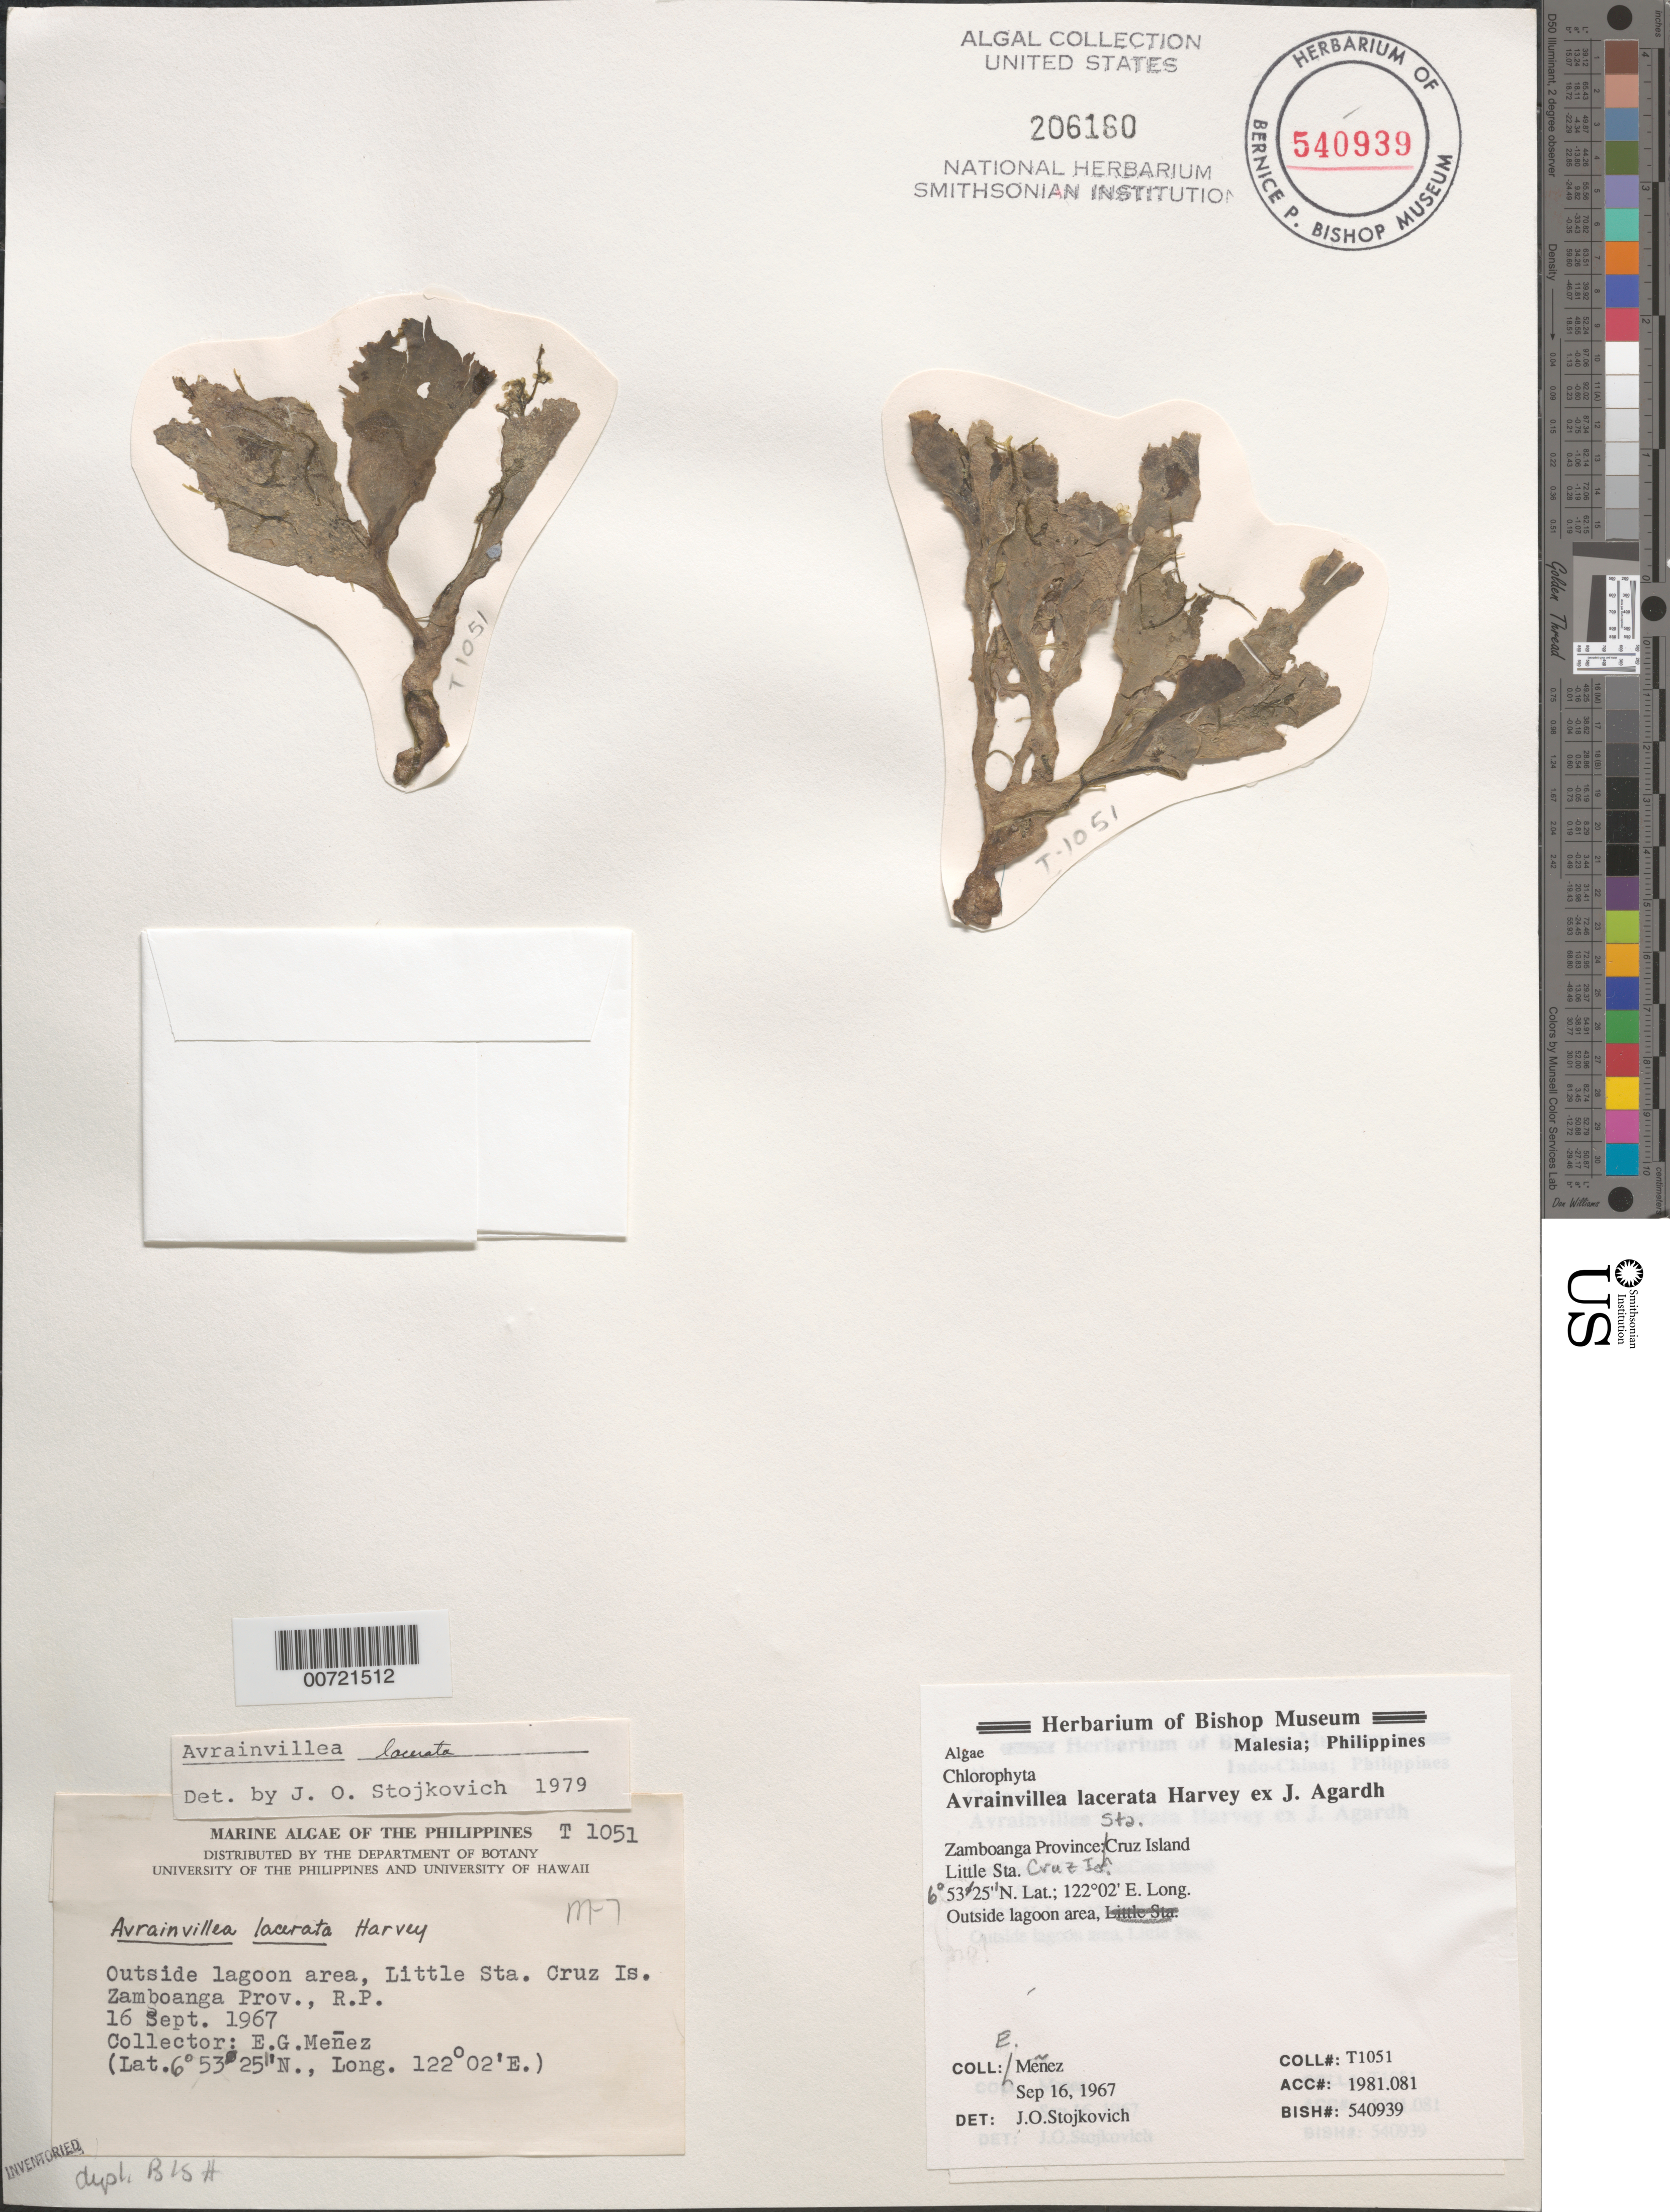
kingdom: Plantae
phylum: Chlorophyta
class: Ulvophyceae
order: Bryopsidales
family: Dichotomosiphonaceae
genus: Avrainvillea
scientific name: Avrainvillea lacerata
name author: J. Agardh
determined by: Stojkovich, J. O.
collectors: Meñez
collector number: T1051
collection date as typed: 16 Sep 1967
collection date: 1967-09-16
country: Philippines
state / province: Zamboanga Peninsula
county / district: Zamboanga del Sur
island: Mindanao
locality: Little Santa Cruz Island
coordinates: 6 53' 25" N, 122 02' E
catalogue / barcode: US 206160